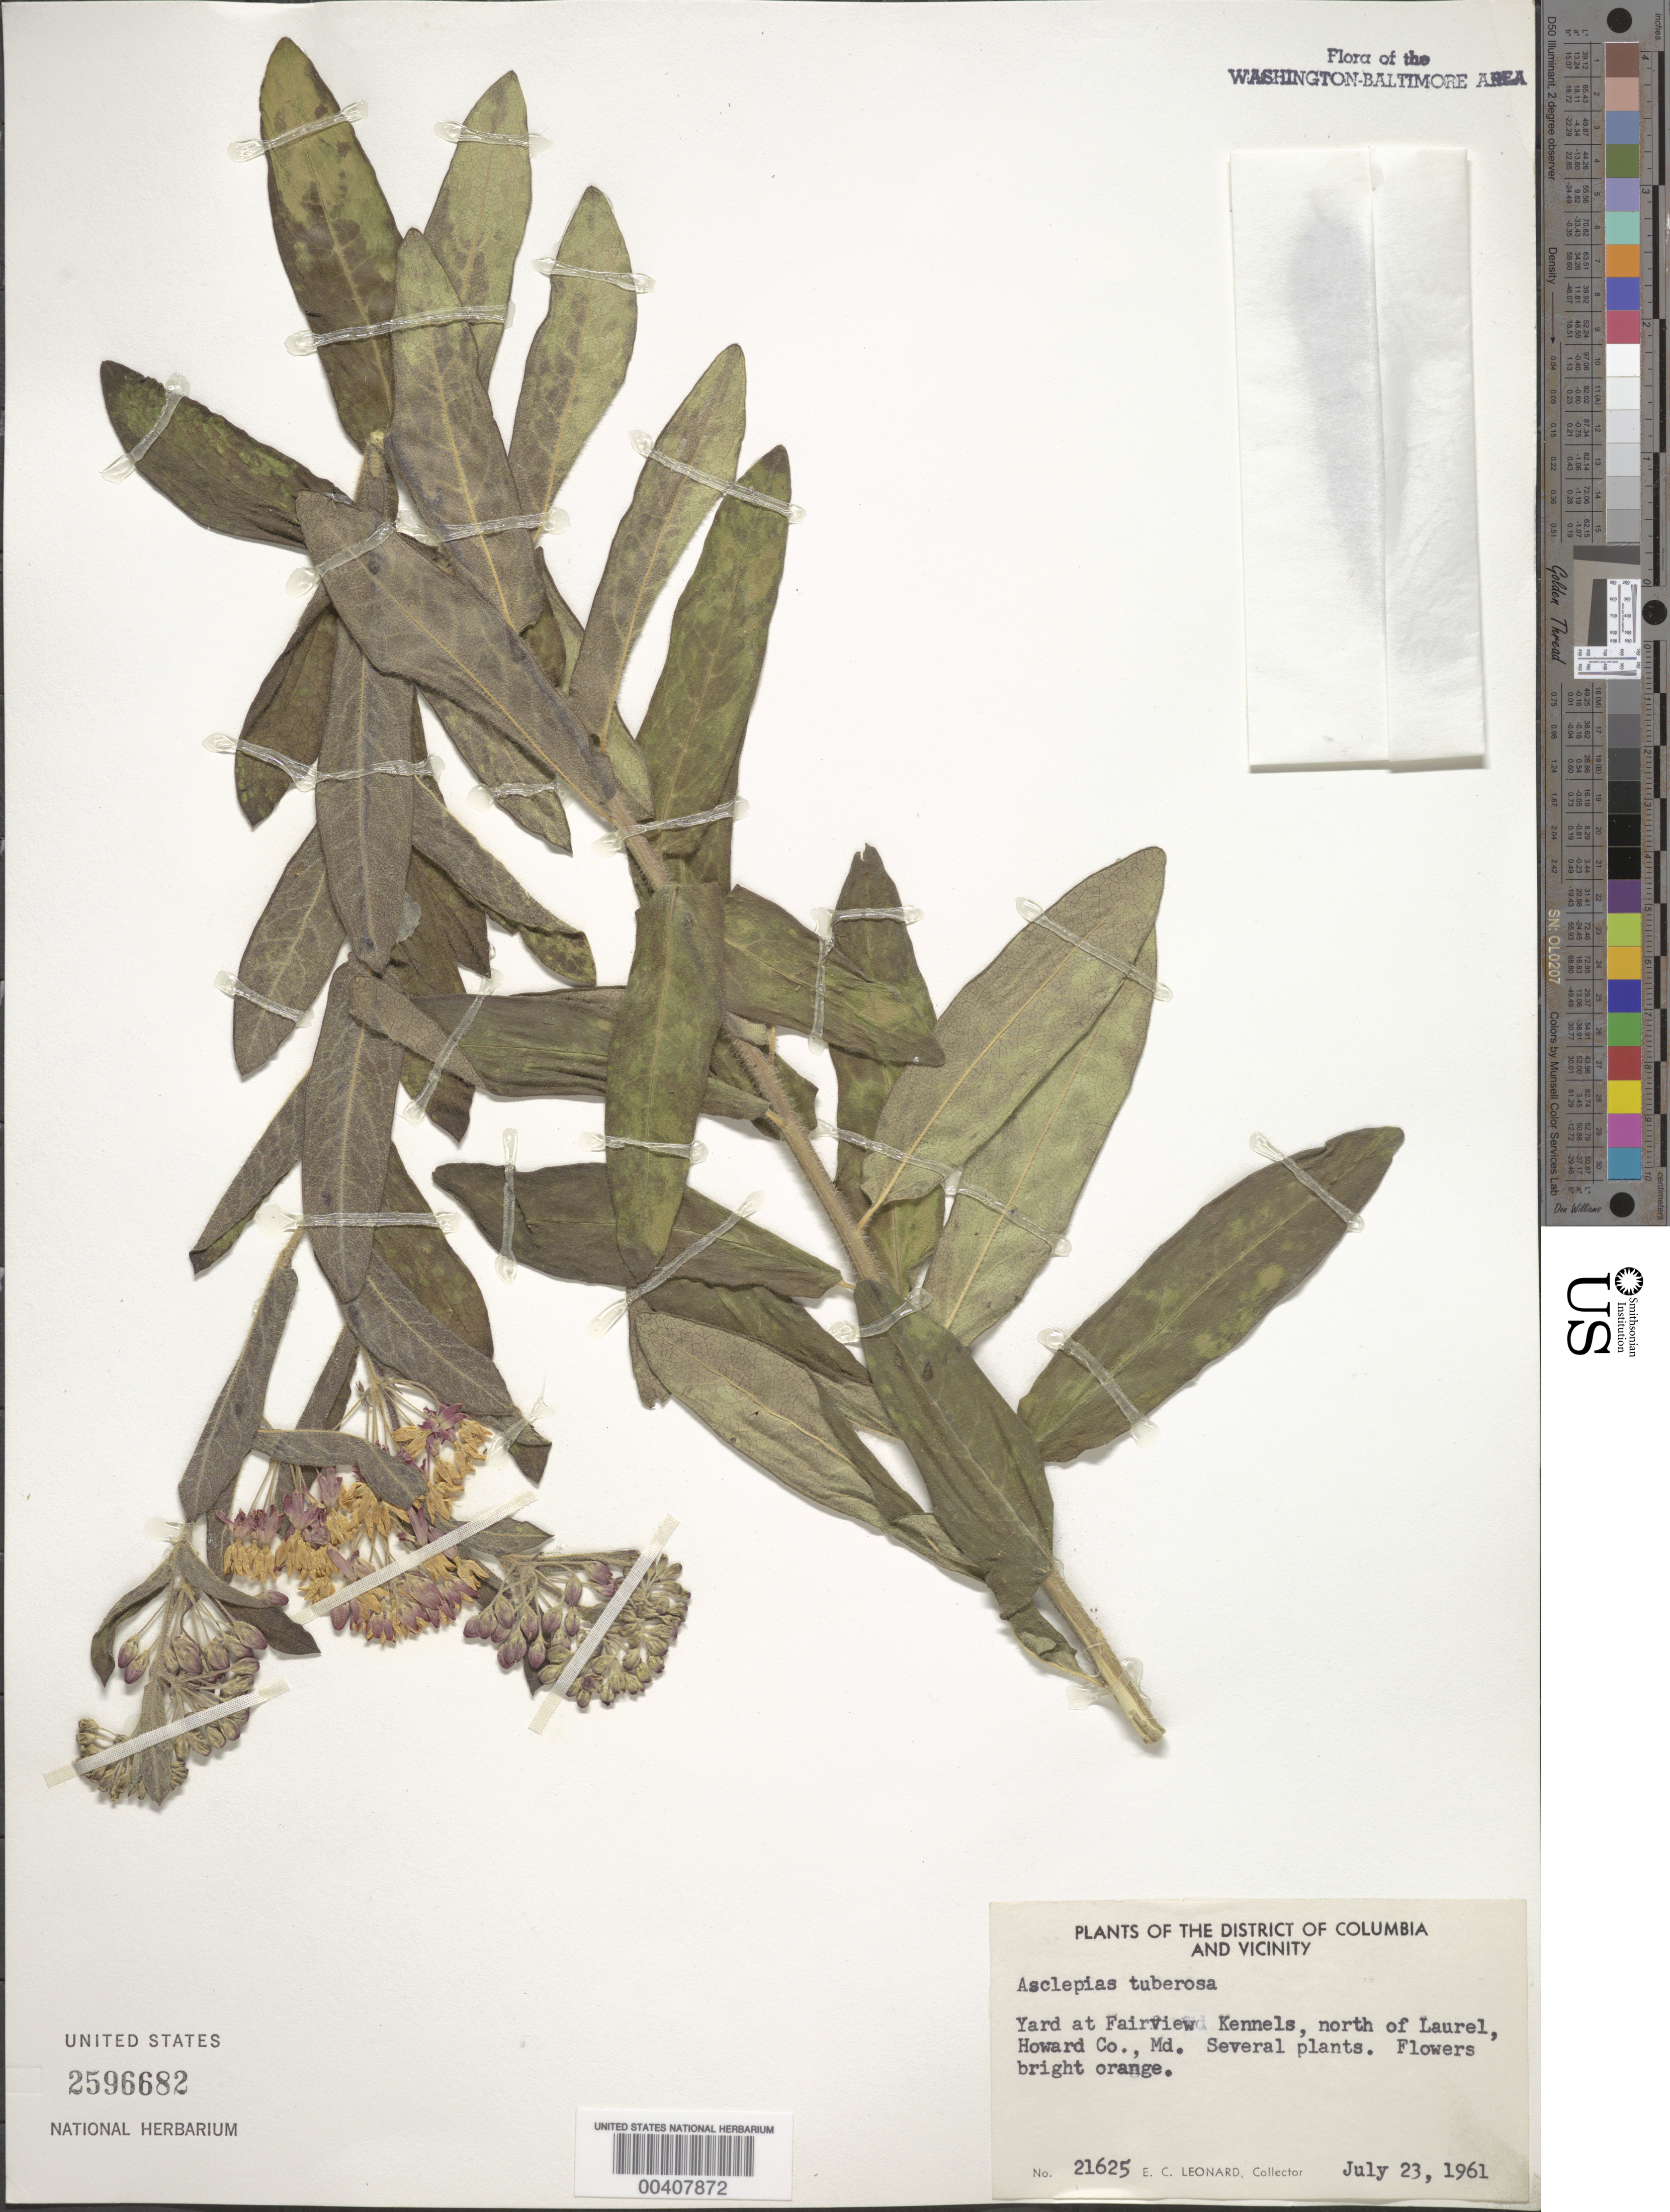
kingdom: Plantae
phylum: Tracheophyta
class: Magnoliopsida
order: Gentianales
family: Apocynaceae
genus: Asclepias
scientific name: Asclepias tuberosa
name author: L.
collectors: E. C. Leonard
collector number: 21625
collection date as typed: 23 Jul 1961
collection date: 1961-07-23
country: United States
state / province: Maryland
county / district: Howard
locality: Fairview Kennels, north of Laurel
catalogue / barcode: US 2596682